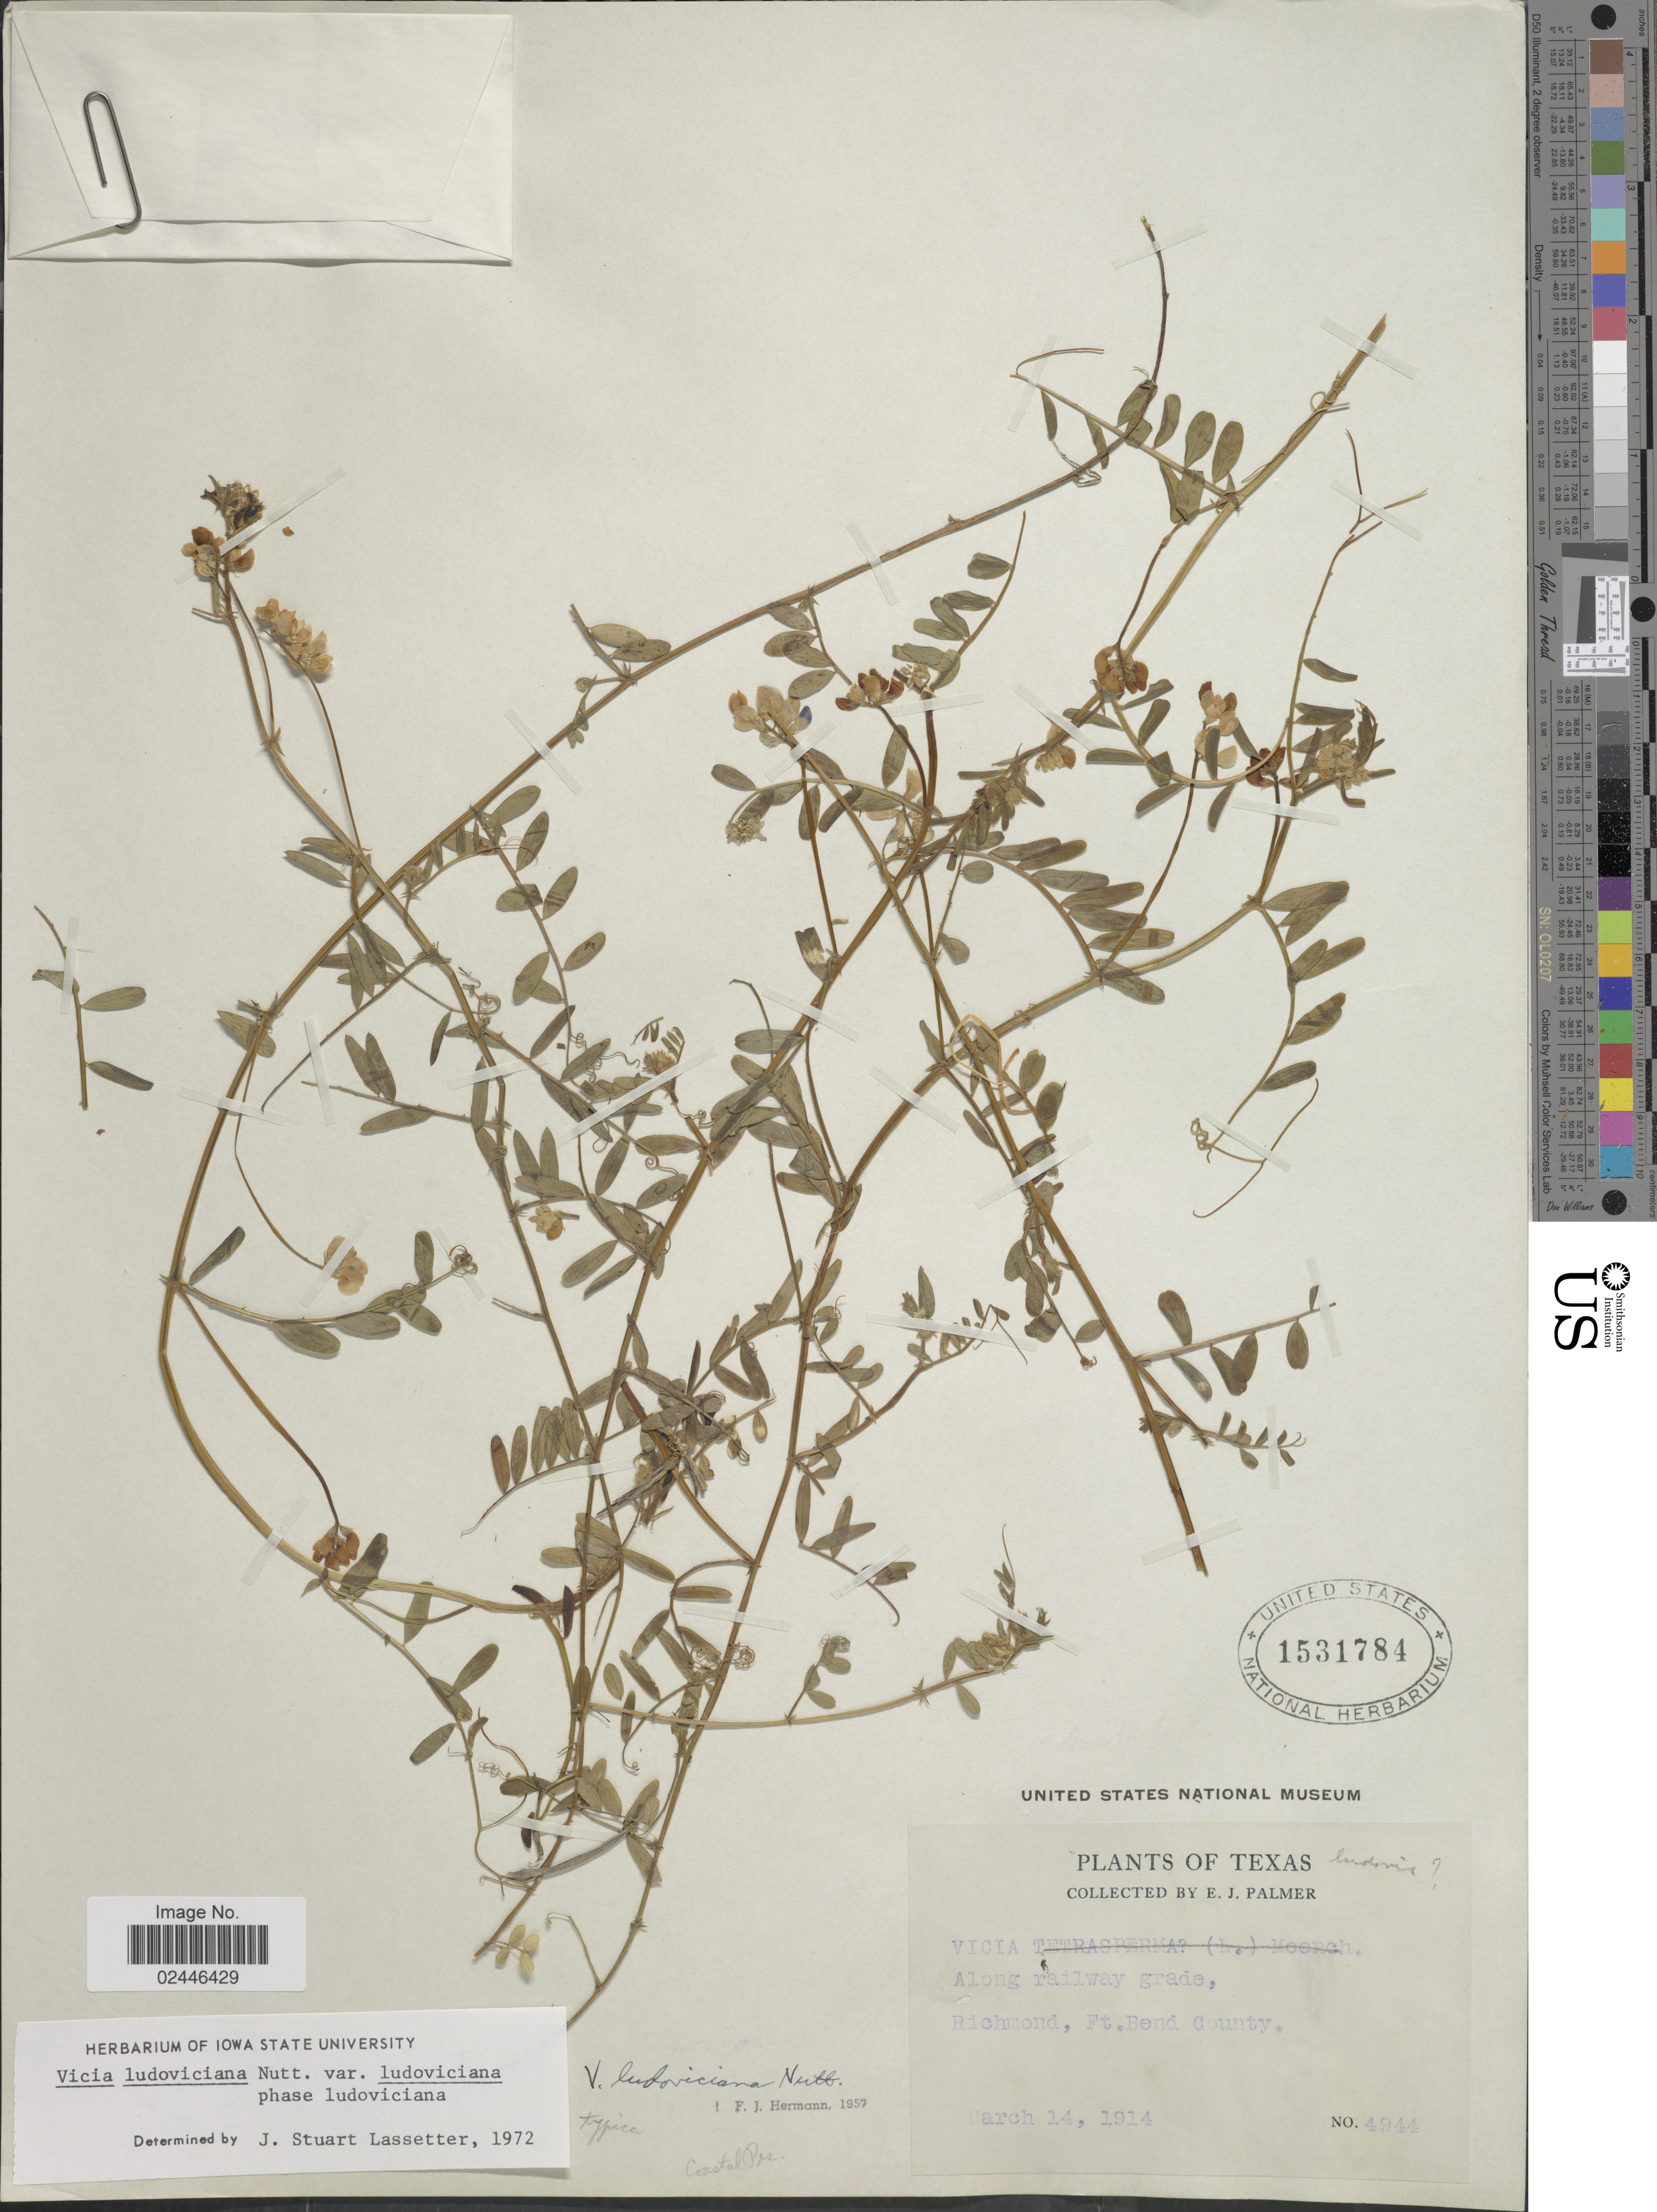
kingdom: Plantae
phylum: Tracheophyta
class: Magnoliopsida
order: Fabales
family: Fabaceae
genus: Vicia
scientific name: Vicia ludoviciana var. ludoviciana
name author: Nutt. ex Torr. & A. Gray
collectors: E. J. Palmer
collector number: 4944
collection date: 1914-03-14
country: United States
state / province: Texas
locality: Along railway grade, Richmond, Ft. Bend County, Coastal Pr.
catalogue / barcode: US 1531784